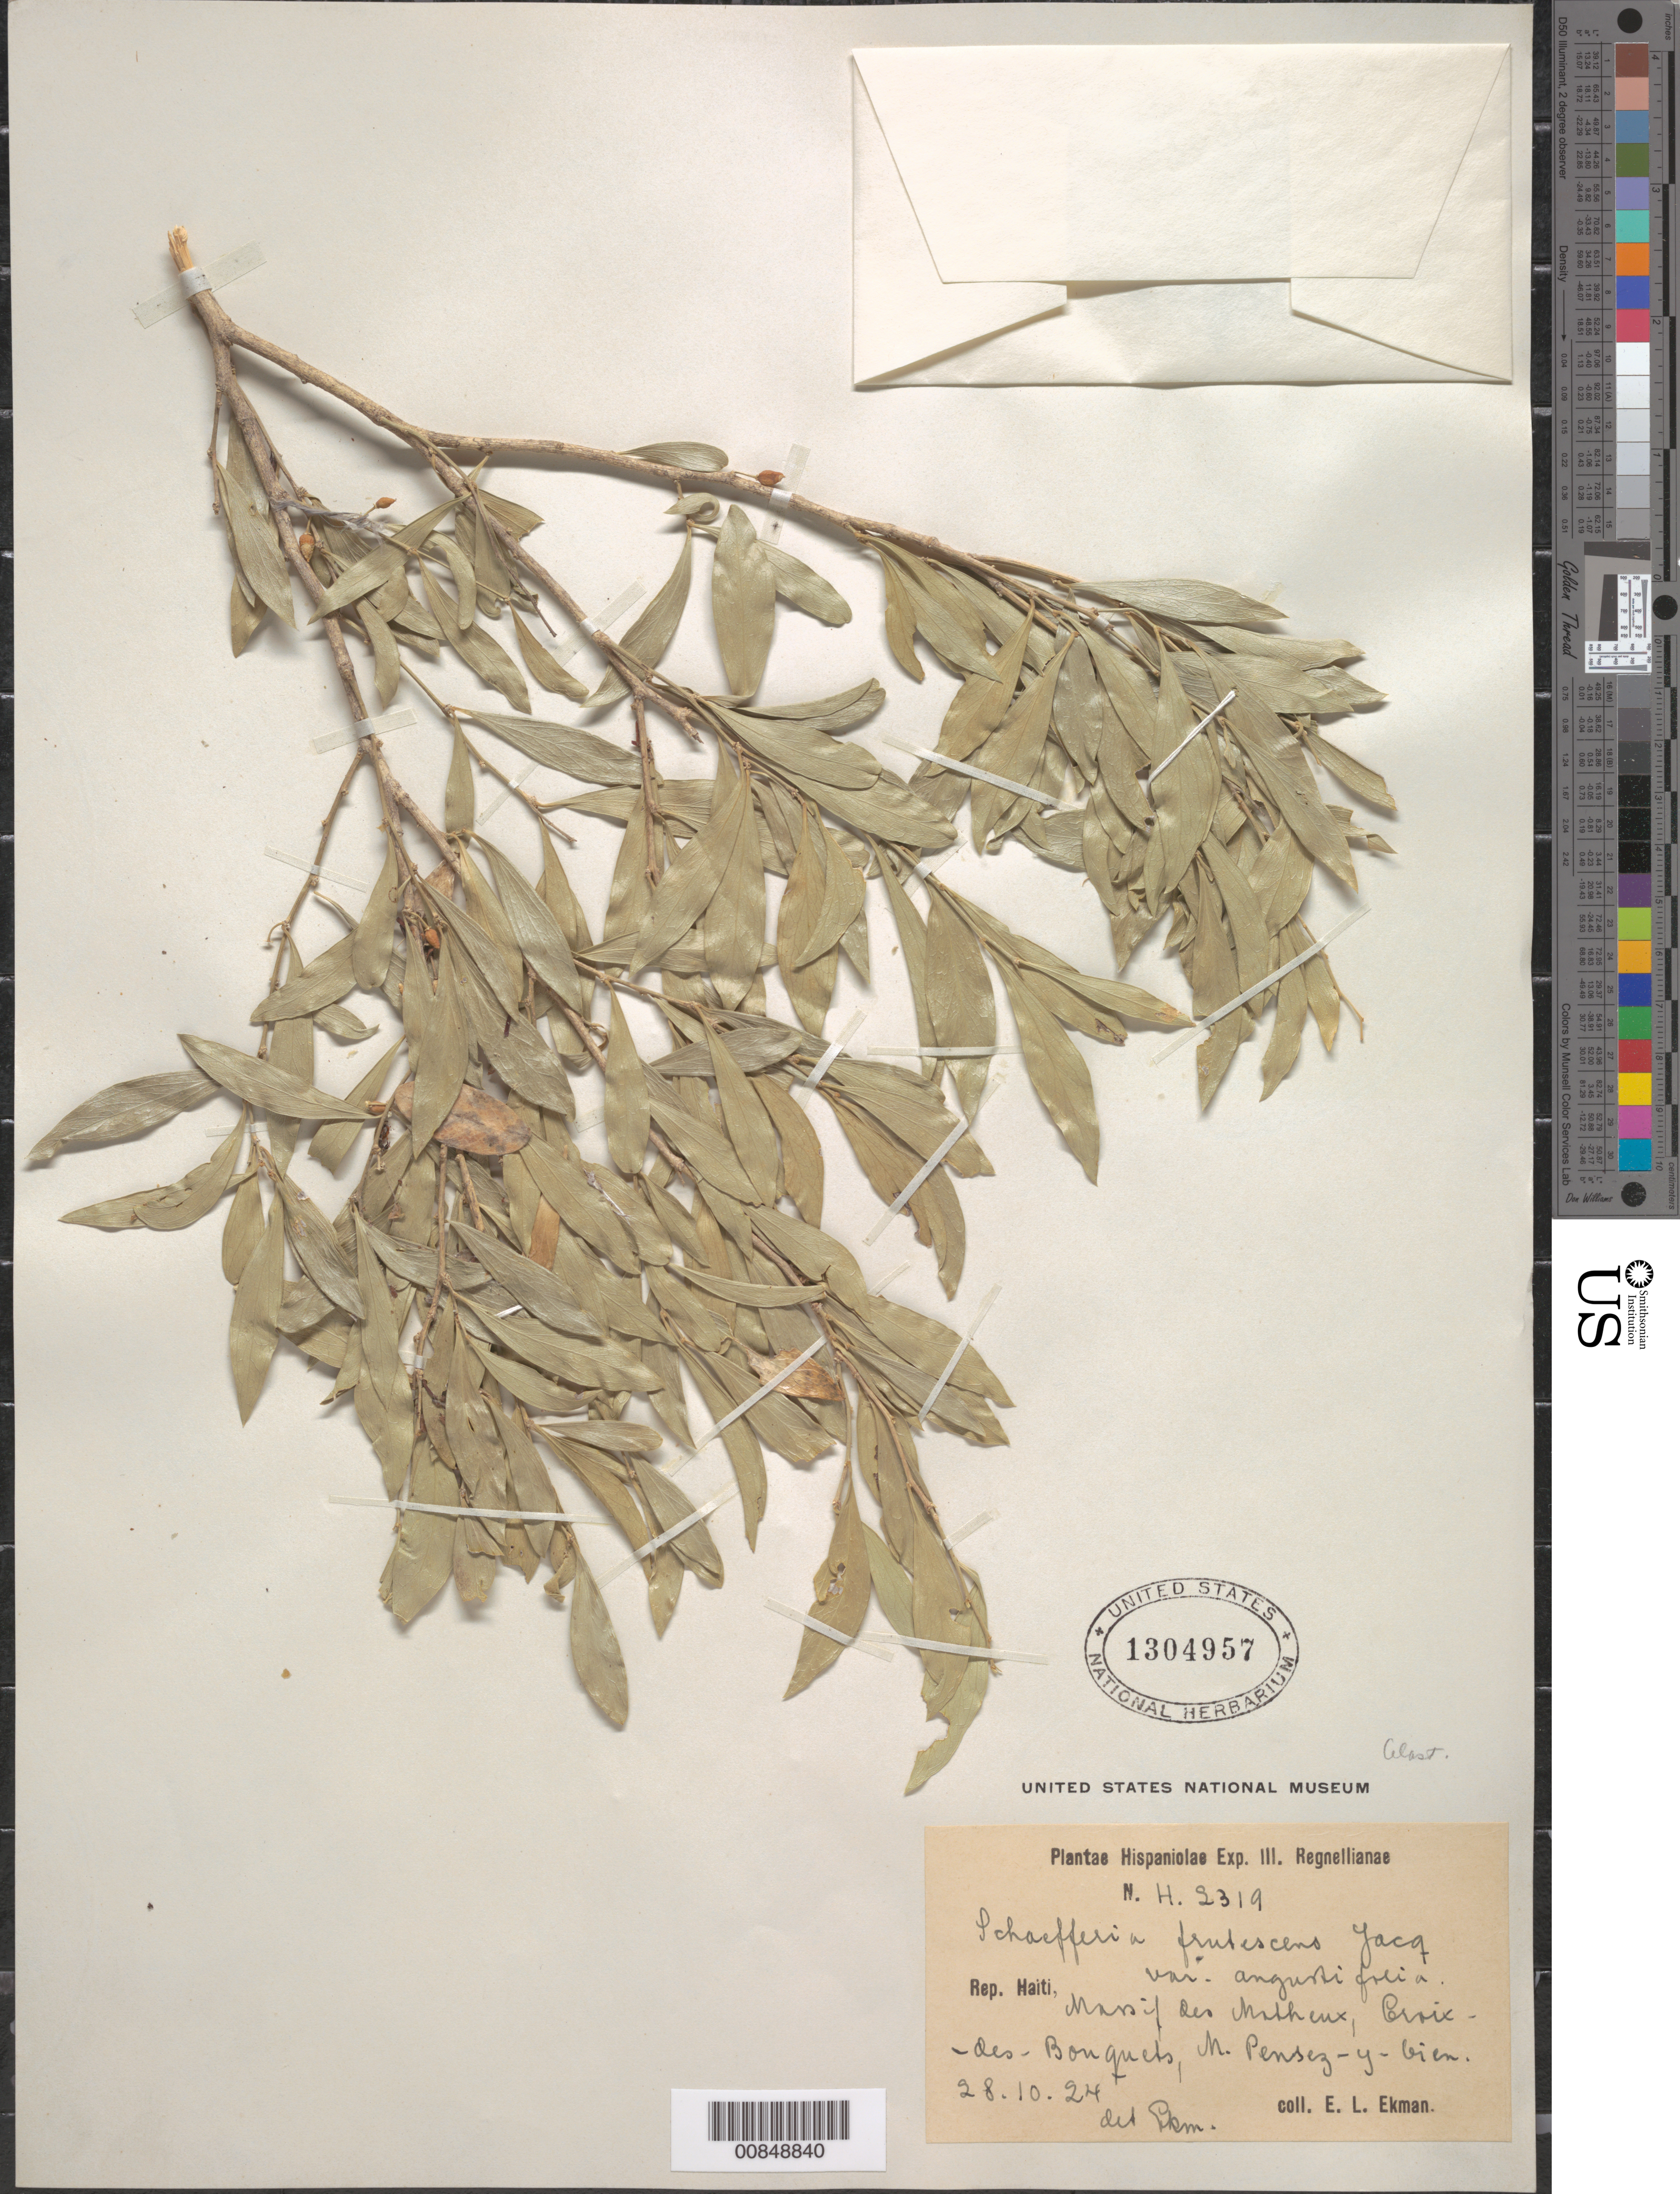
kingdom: Plantae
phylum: Tracheophyta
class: Magnoliopsida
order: Celastrales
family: Celastraceae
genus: Schaefferia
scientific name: Schaefferia frutescens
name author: Jacq.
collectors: E. L. Ekman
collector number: H 2319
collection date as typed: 28 Oct 1924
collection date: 1924-10-28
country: Haiti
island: Hispaniola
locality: Massif des Matheux, Croix-des-Bouquets, M. Pensez-y-bien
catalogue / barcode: US 1304957